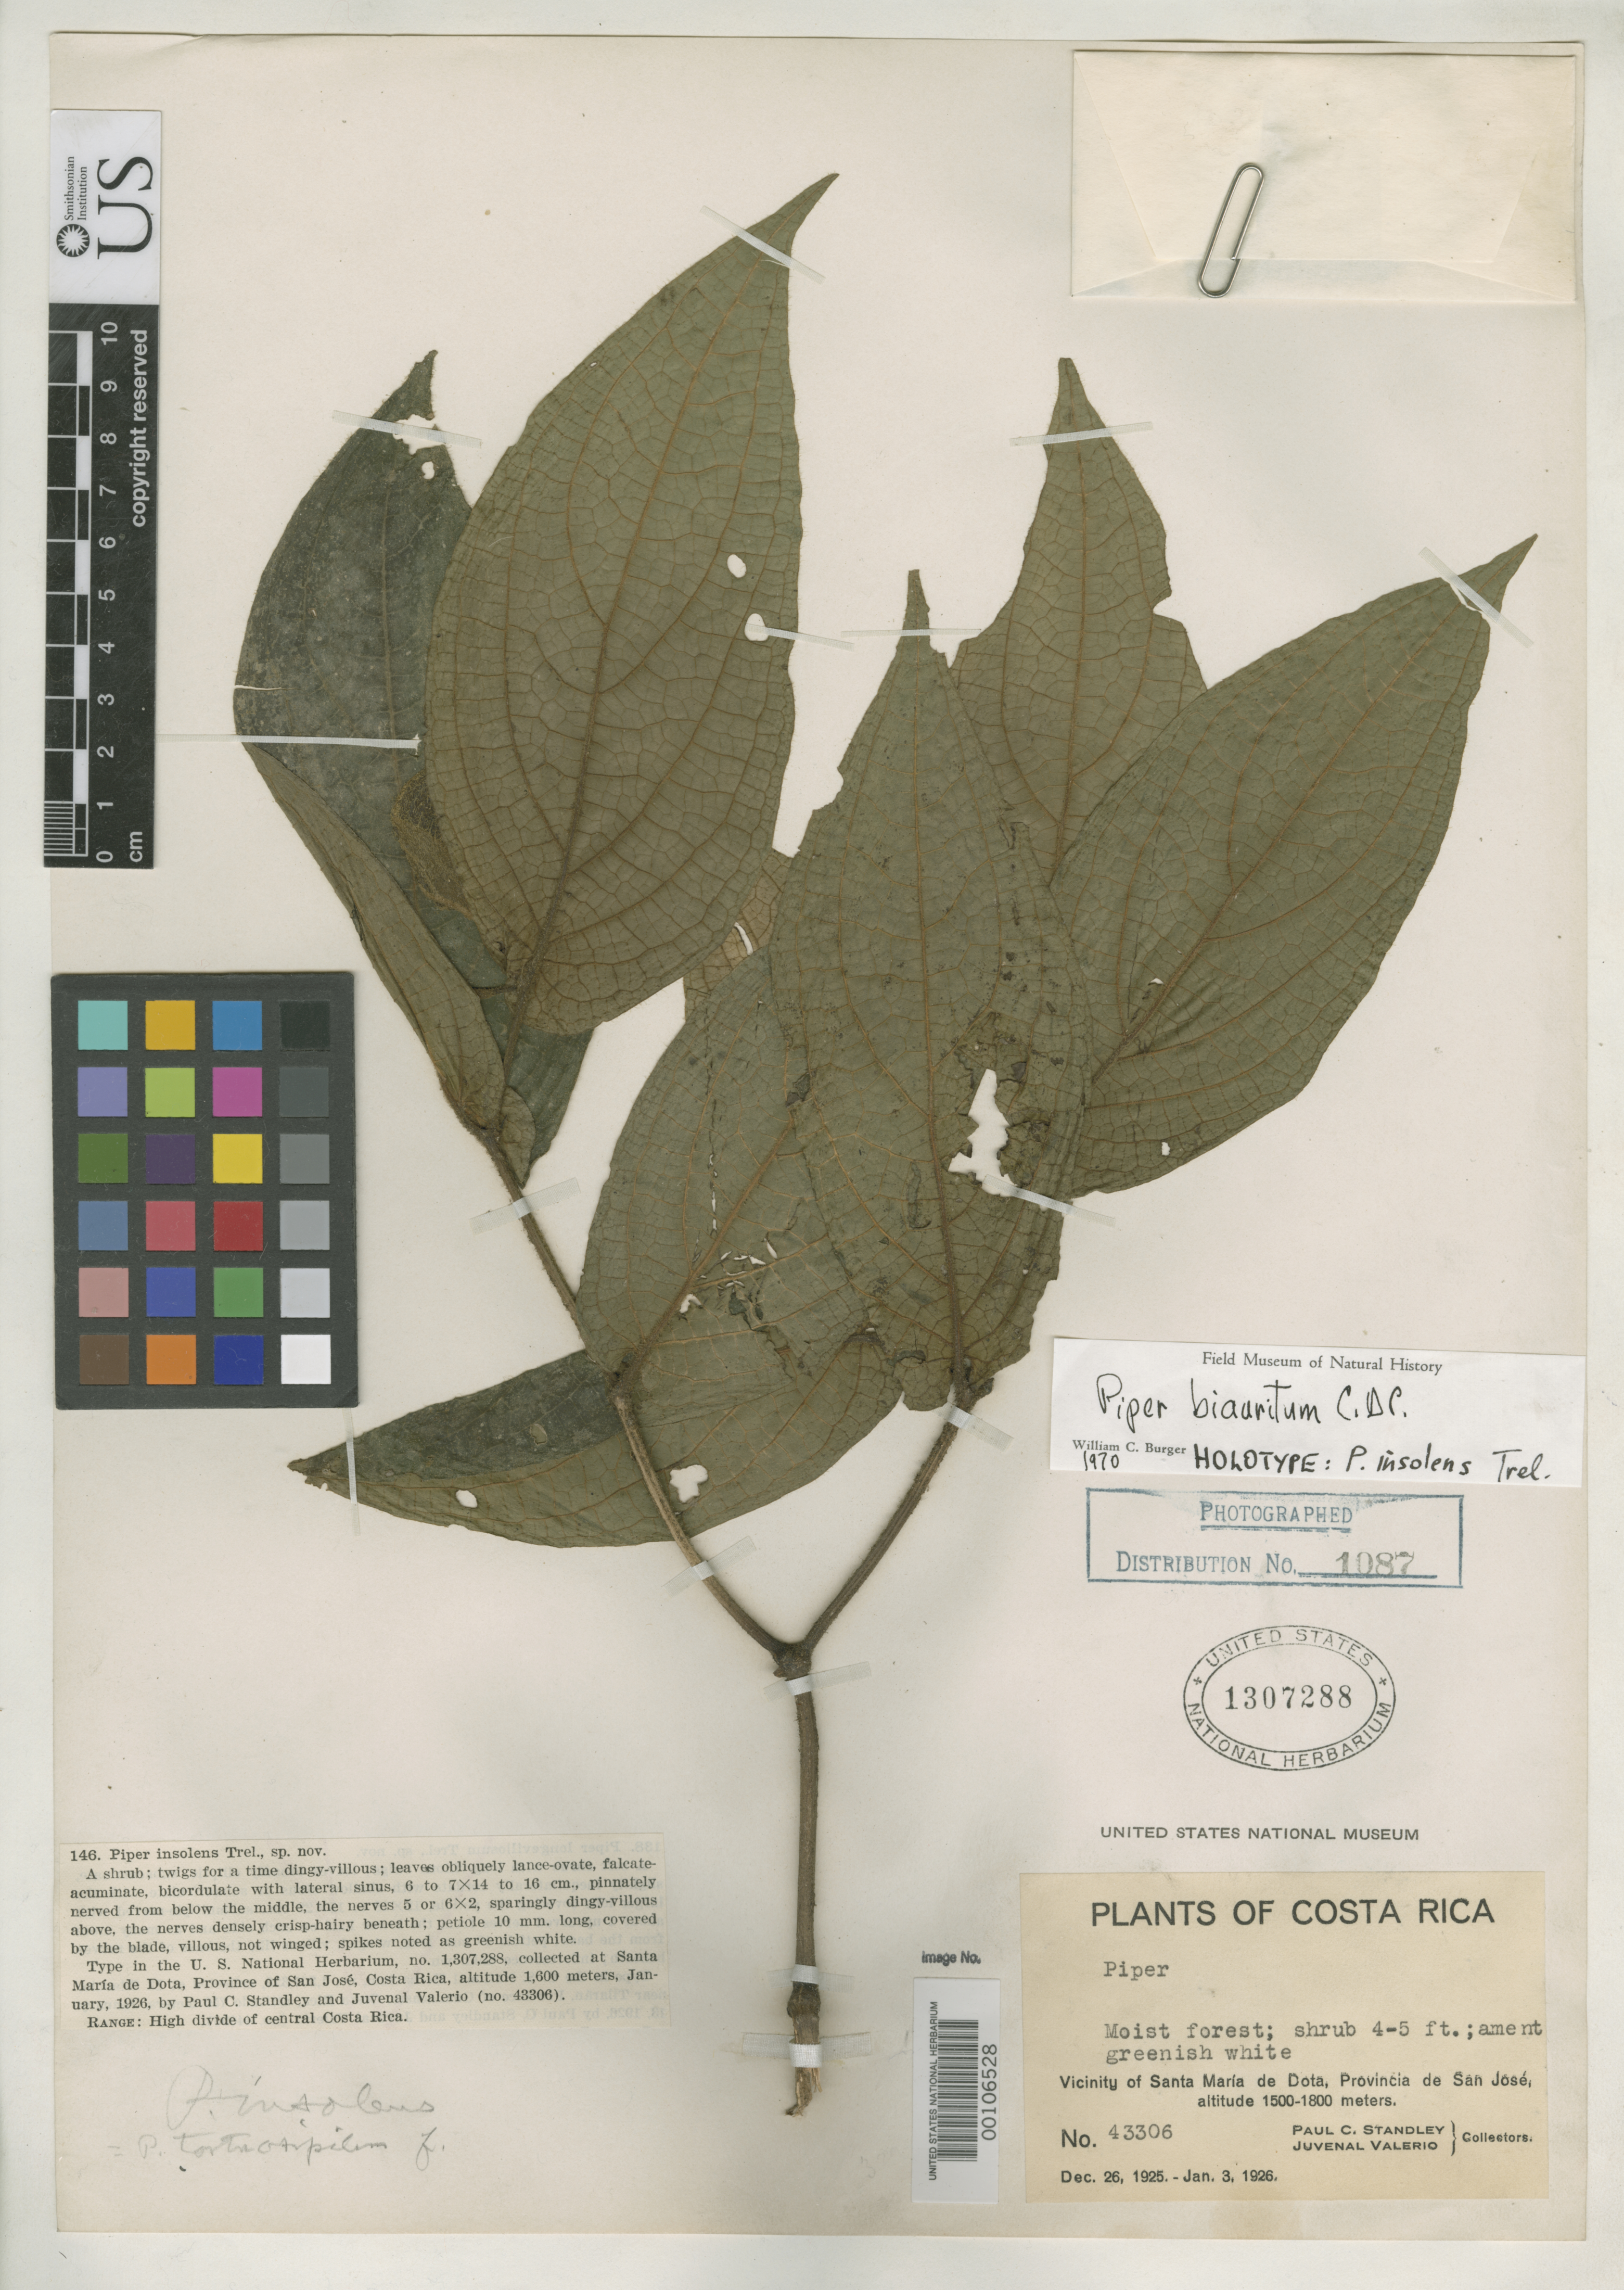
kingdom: Plantae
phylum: Tracheophyta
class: Magnoliopsida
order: Piperales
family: Piperaceae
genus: Piper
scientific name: Piper insolens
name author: Trel.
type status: Holotype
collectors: P. C. Standley & J. Valerio R.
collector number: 43306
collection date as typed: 26 Dec 1925 to 03 Jan 1925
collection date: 1925-01-03/1925-12-26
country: Costa Rica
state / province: San José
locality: Vicinity of Santa Maria de Dota.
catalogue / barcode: US 1307288